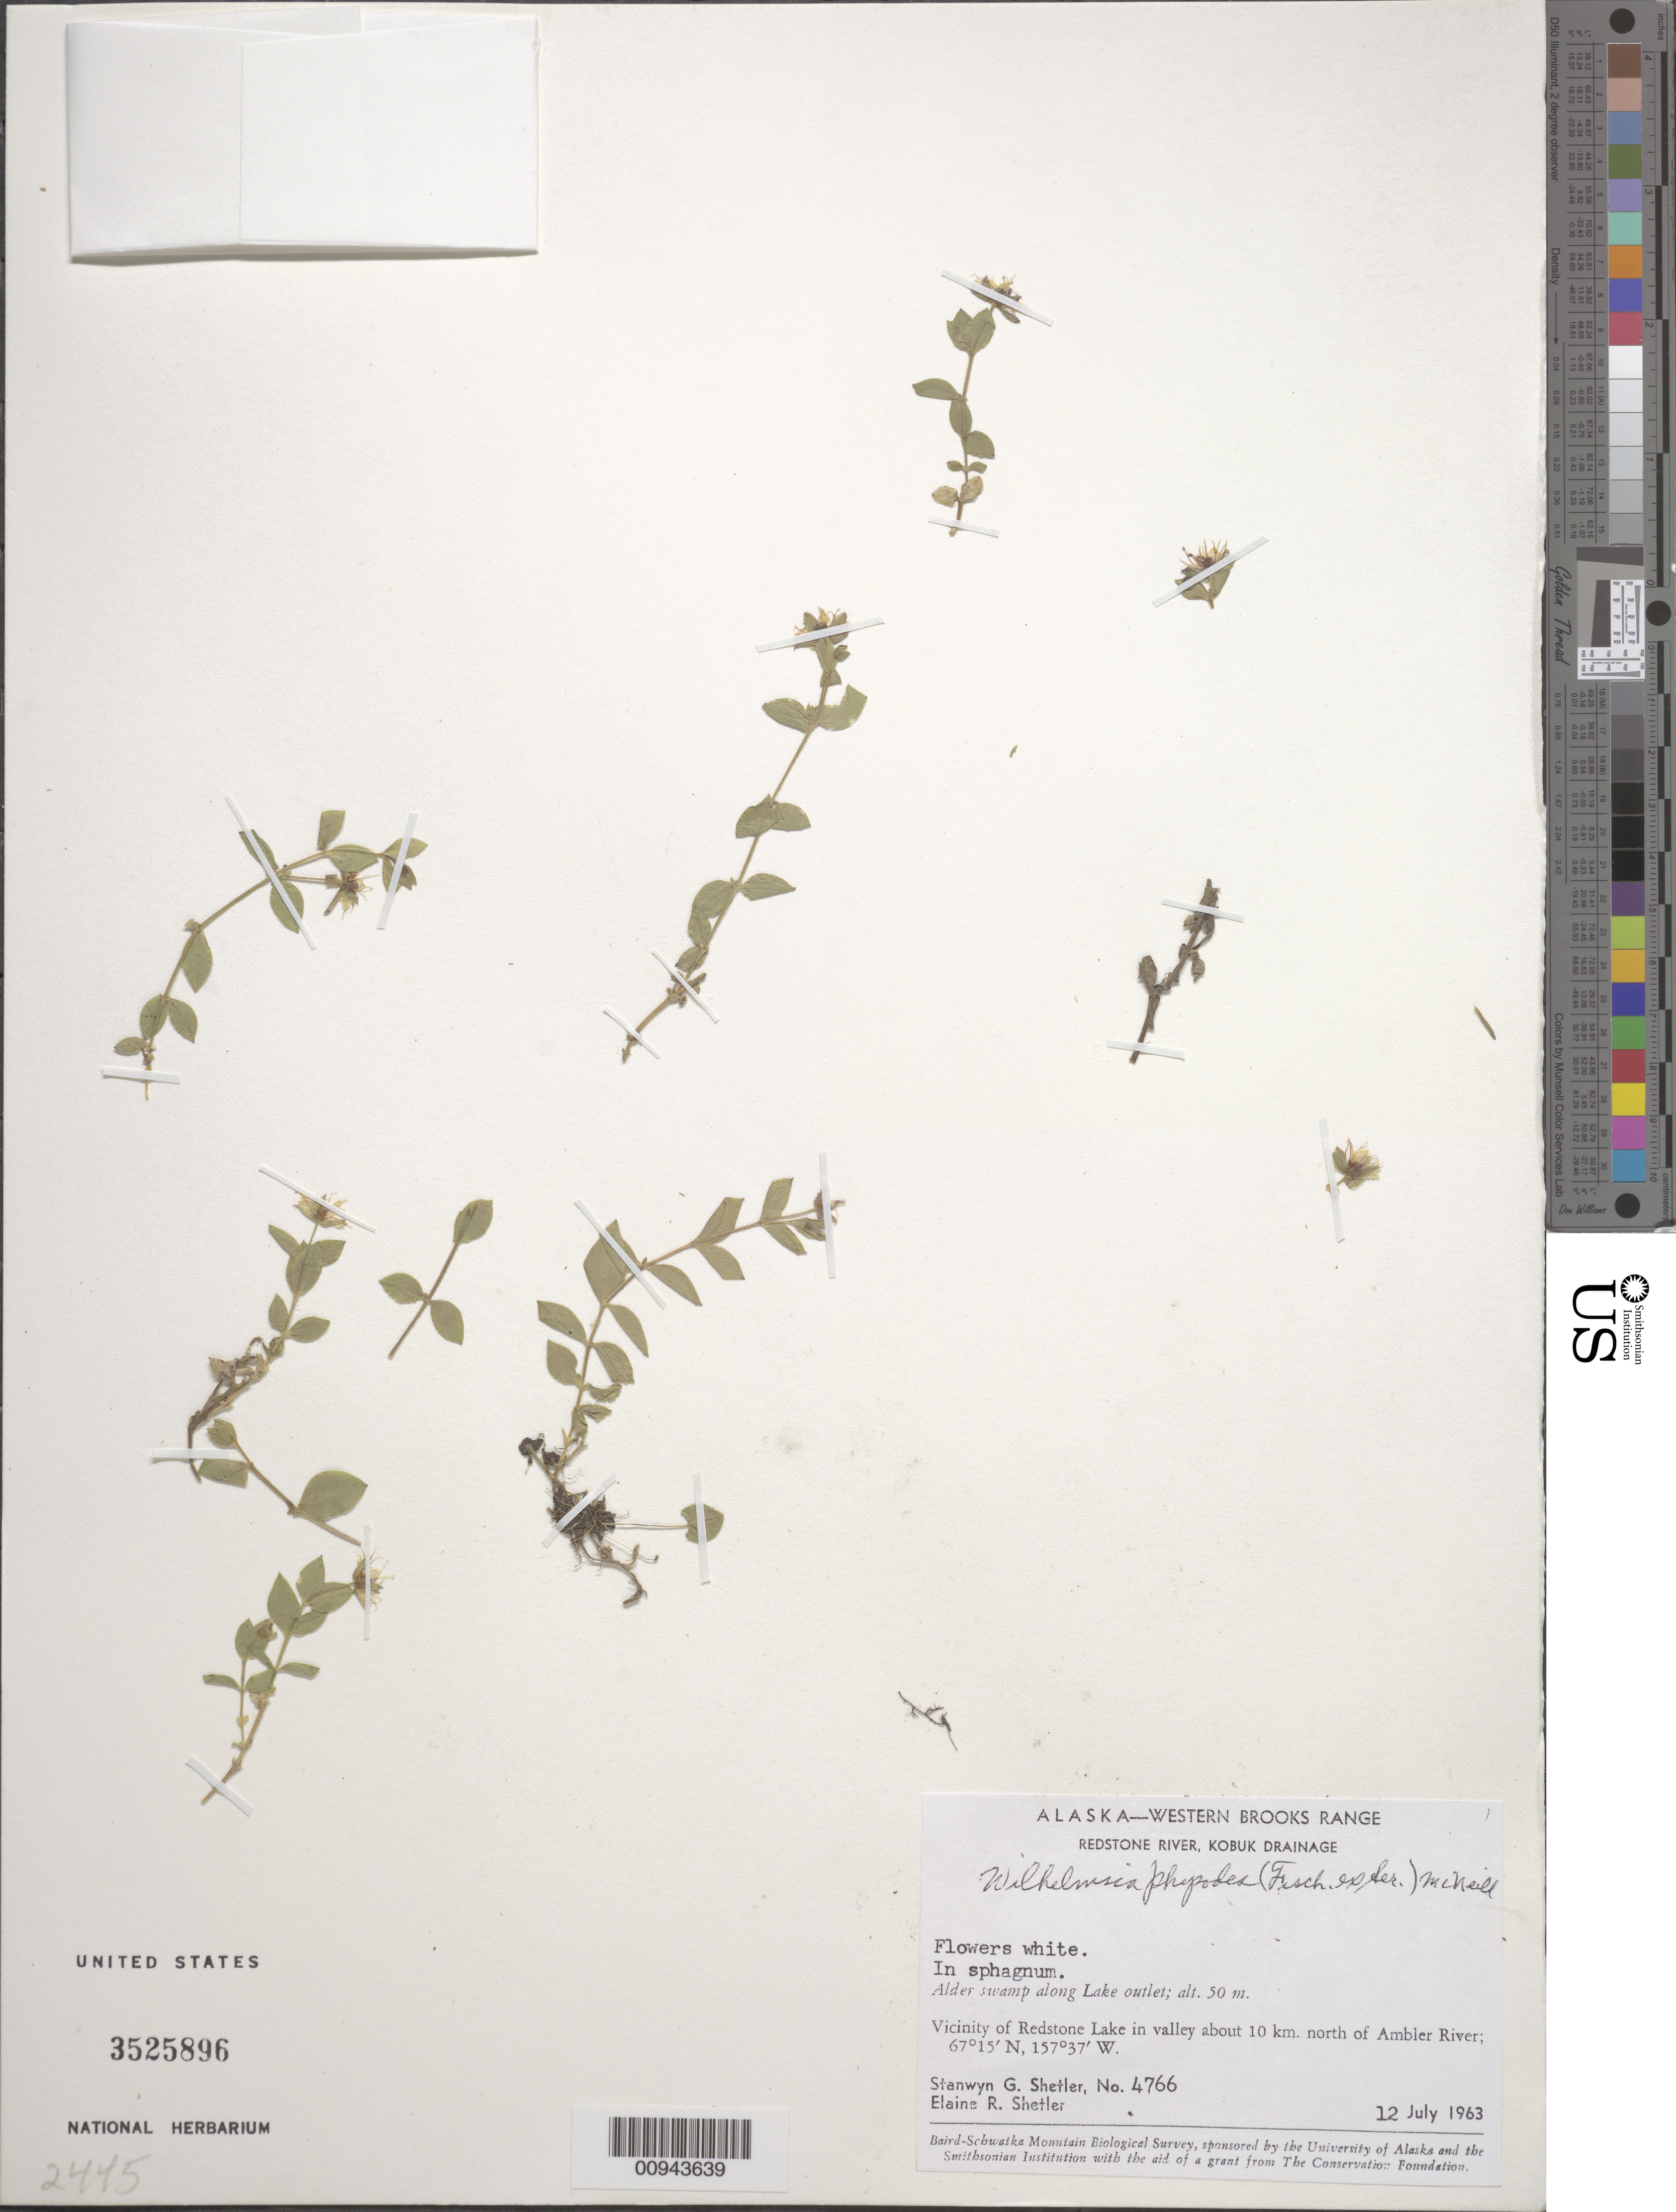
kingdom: Plantae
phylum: Tracheophyta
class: Magnoliopsida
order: Caryophyllales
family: Caryophyllaceae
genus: Wilhelmsia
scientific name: Wilhelmsia physodes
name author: (Fisch. ex Ser.) McNeill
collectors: S. Shetler & E. R. Shetler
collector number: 4766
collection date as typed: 12 Jul 1963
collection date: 1963-07-12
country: United States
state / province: Alaska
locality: Vicinity of Redstone Lake in valley about 10 km. north of Ambler River. Western Brooks Range, Redstone River, Kobuk Drainage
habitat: Alder swamp along Lake outlet. In sphagnum.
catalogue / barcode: US 3525896